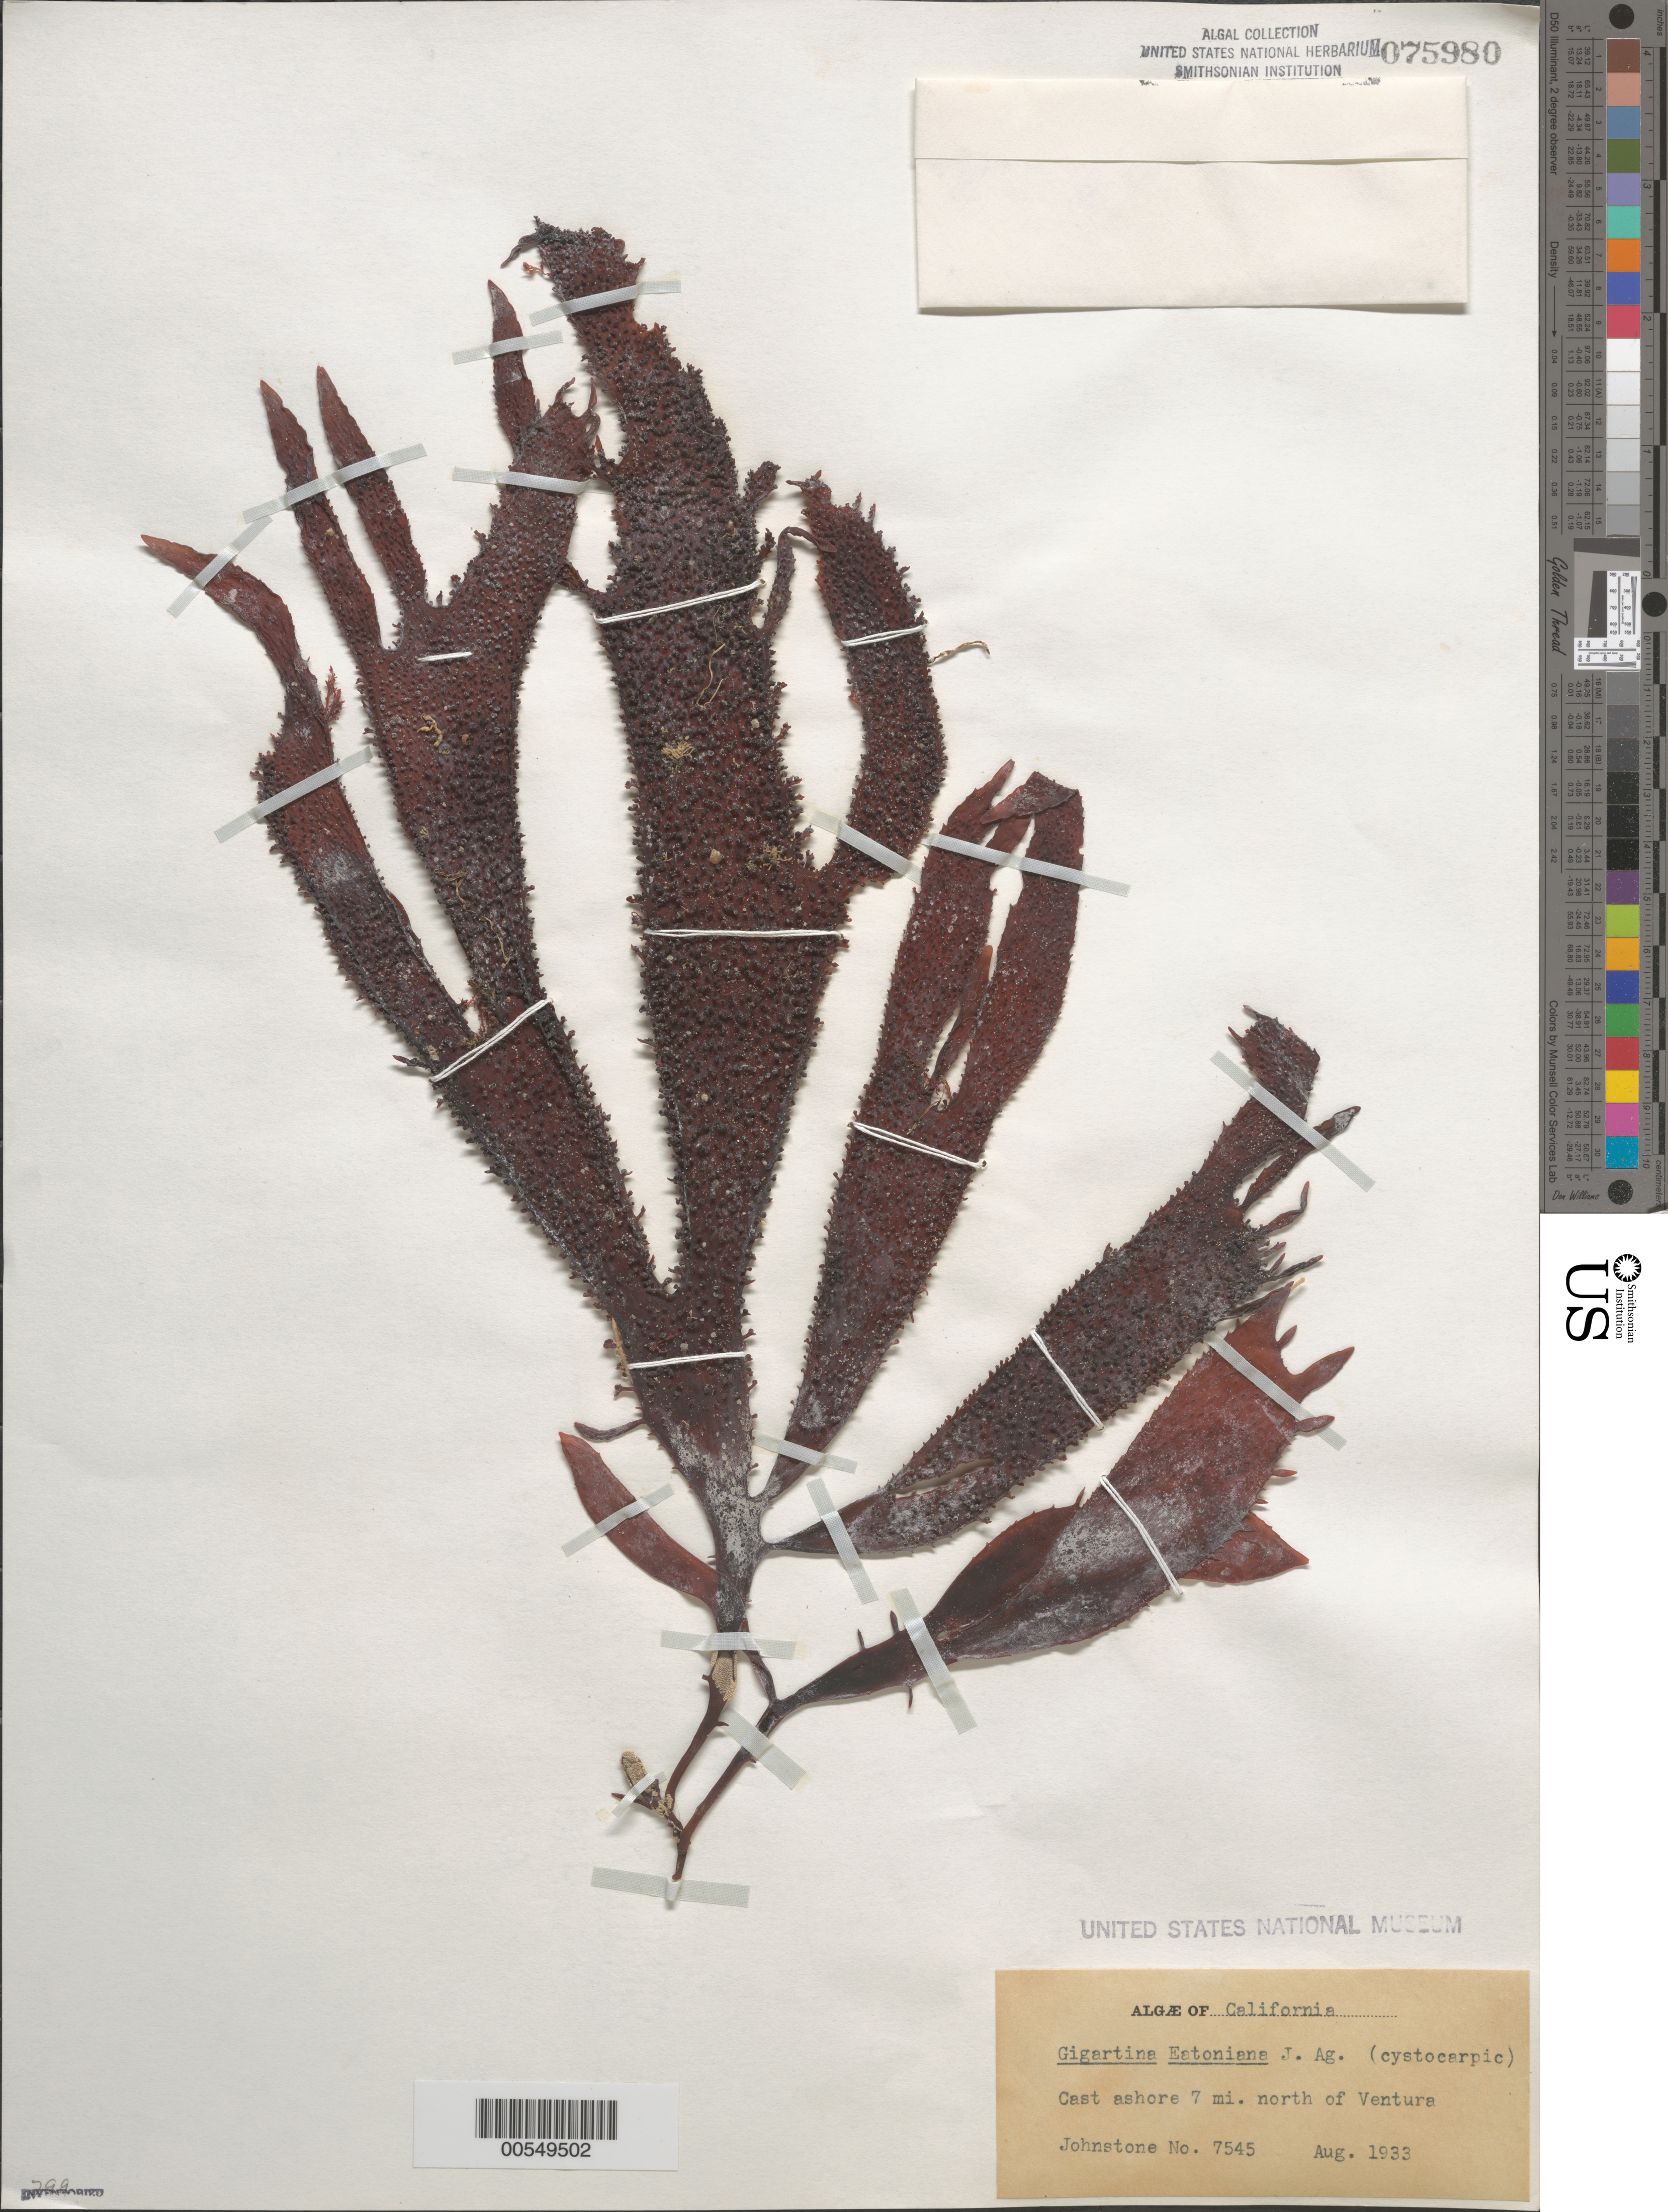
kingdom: Plantae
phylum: Rhodophyta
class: Florideophyceae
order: Gigartinales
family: Gigartinaceae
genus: Chondracanthus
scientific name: Chondracanthus spinosus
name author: (Kütz.) Guiry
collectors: -. Johnstone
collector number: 7545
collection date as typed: Aug 1933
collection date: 1933-08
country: United States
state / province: California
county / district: Ventura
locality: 7 miles north of Ventura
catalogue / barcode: US 75980